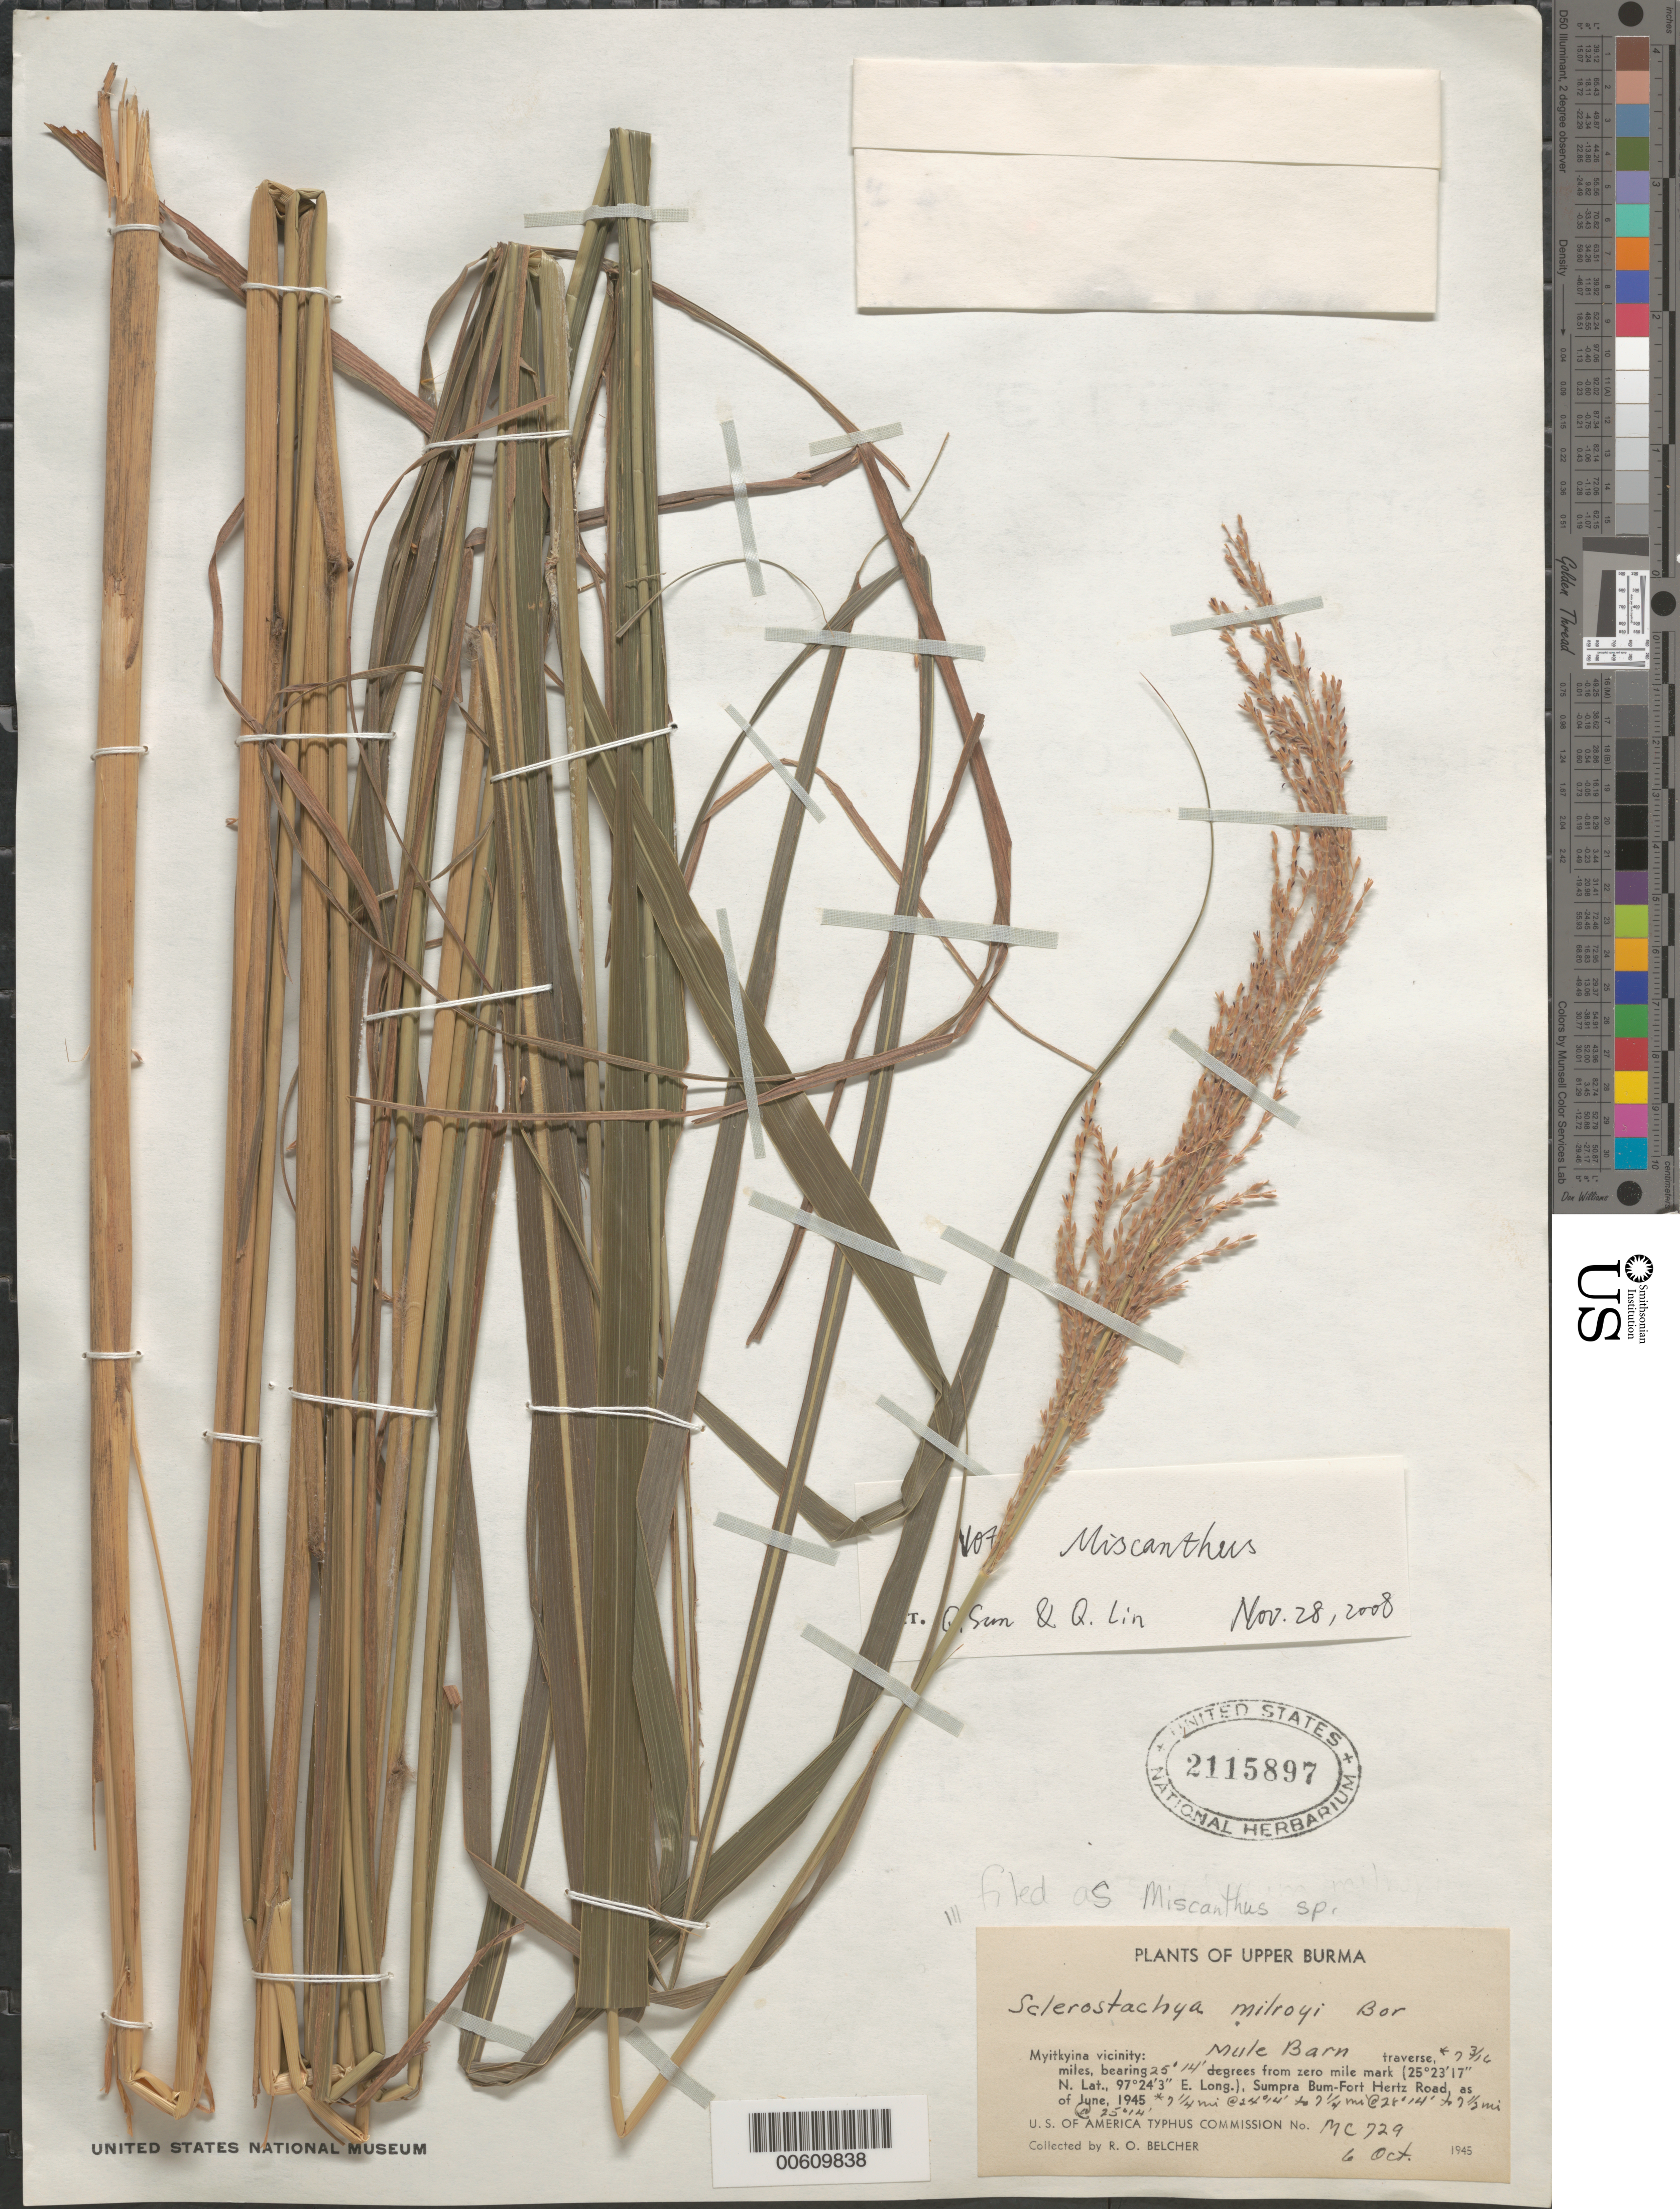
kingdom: Plantae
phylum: Tracheophyta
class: Liliopsida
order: Poales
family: Poaceae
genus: Miscanthus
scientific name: Miscanthus sp.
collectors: R. Belcher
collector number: MC 729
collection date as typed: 06 Oct 1945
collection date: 1945-10-06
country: Myanmar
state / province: Kachin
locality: Myitkyina, Mule barn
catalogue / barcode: US 2115897